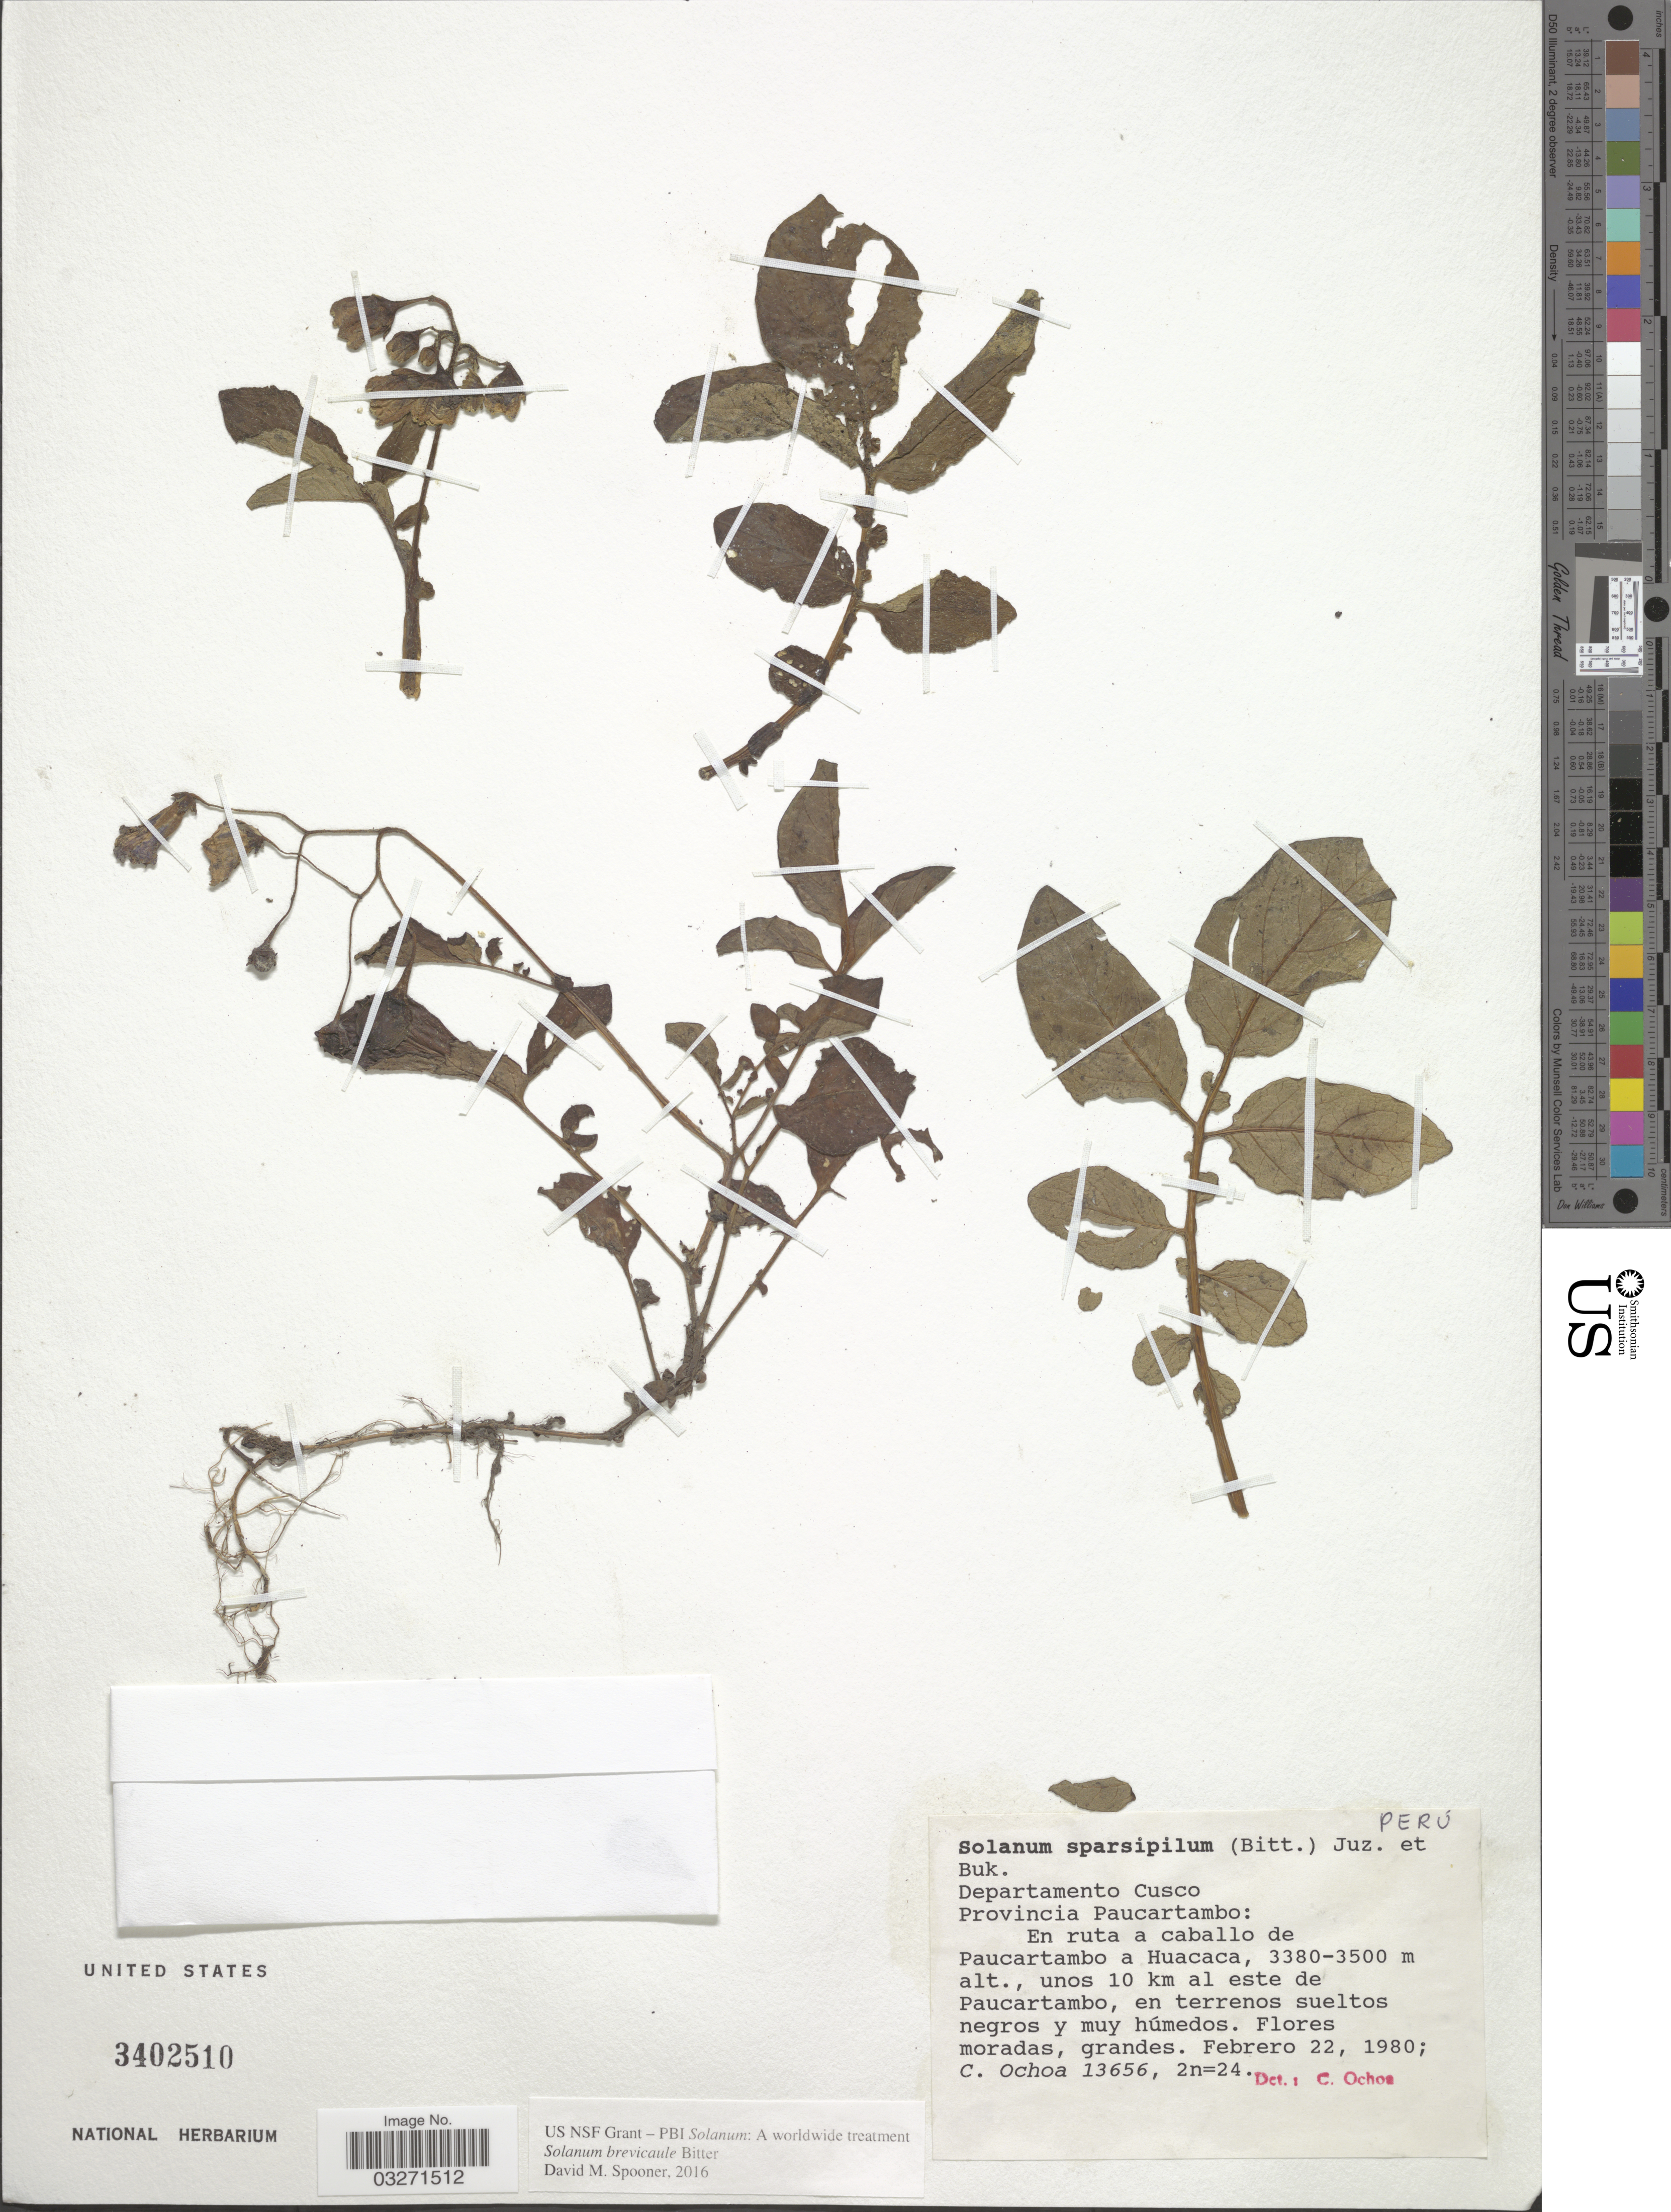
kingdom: Plantae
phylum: Tracheophyta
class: Magnoliopsida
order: Solanales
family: Solanaceae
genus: Solanum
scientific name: Solanum brevicaule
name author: Bitter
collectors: C. Ochoa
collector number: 13656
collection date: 1980-02-22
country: Peru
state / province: Cusco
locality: Departamento Cusco. Provincia Paucartambo, unos 10 km al este de Paucartambo.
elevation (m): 3380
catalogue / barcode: US 3402510